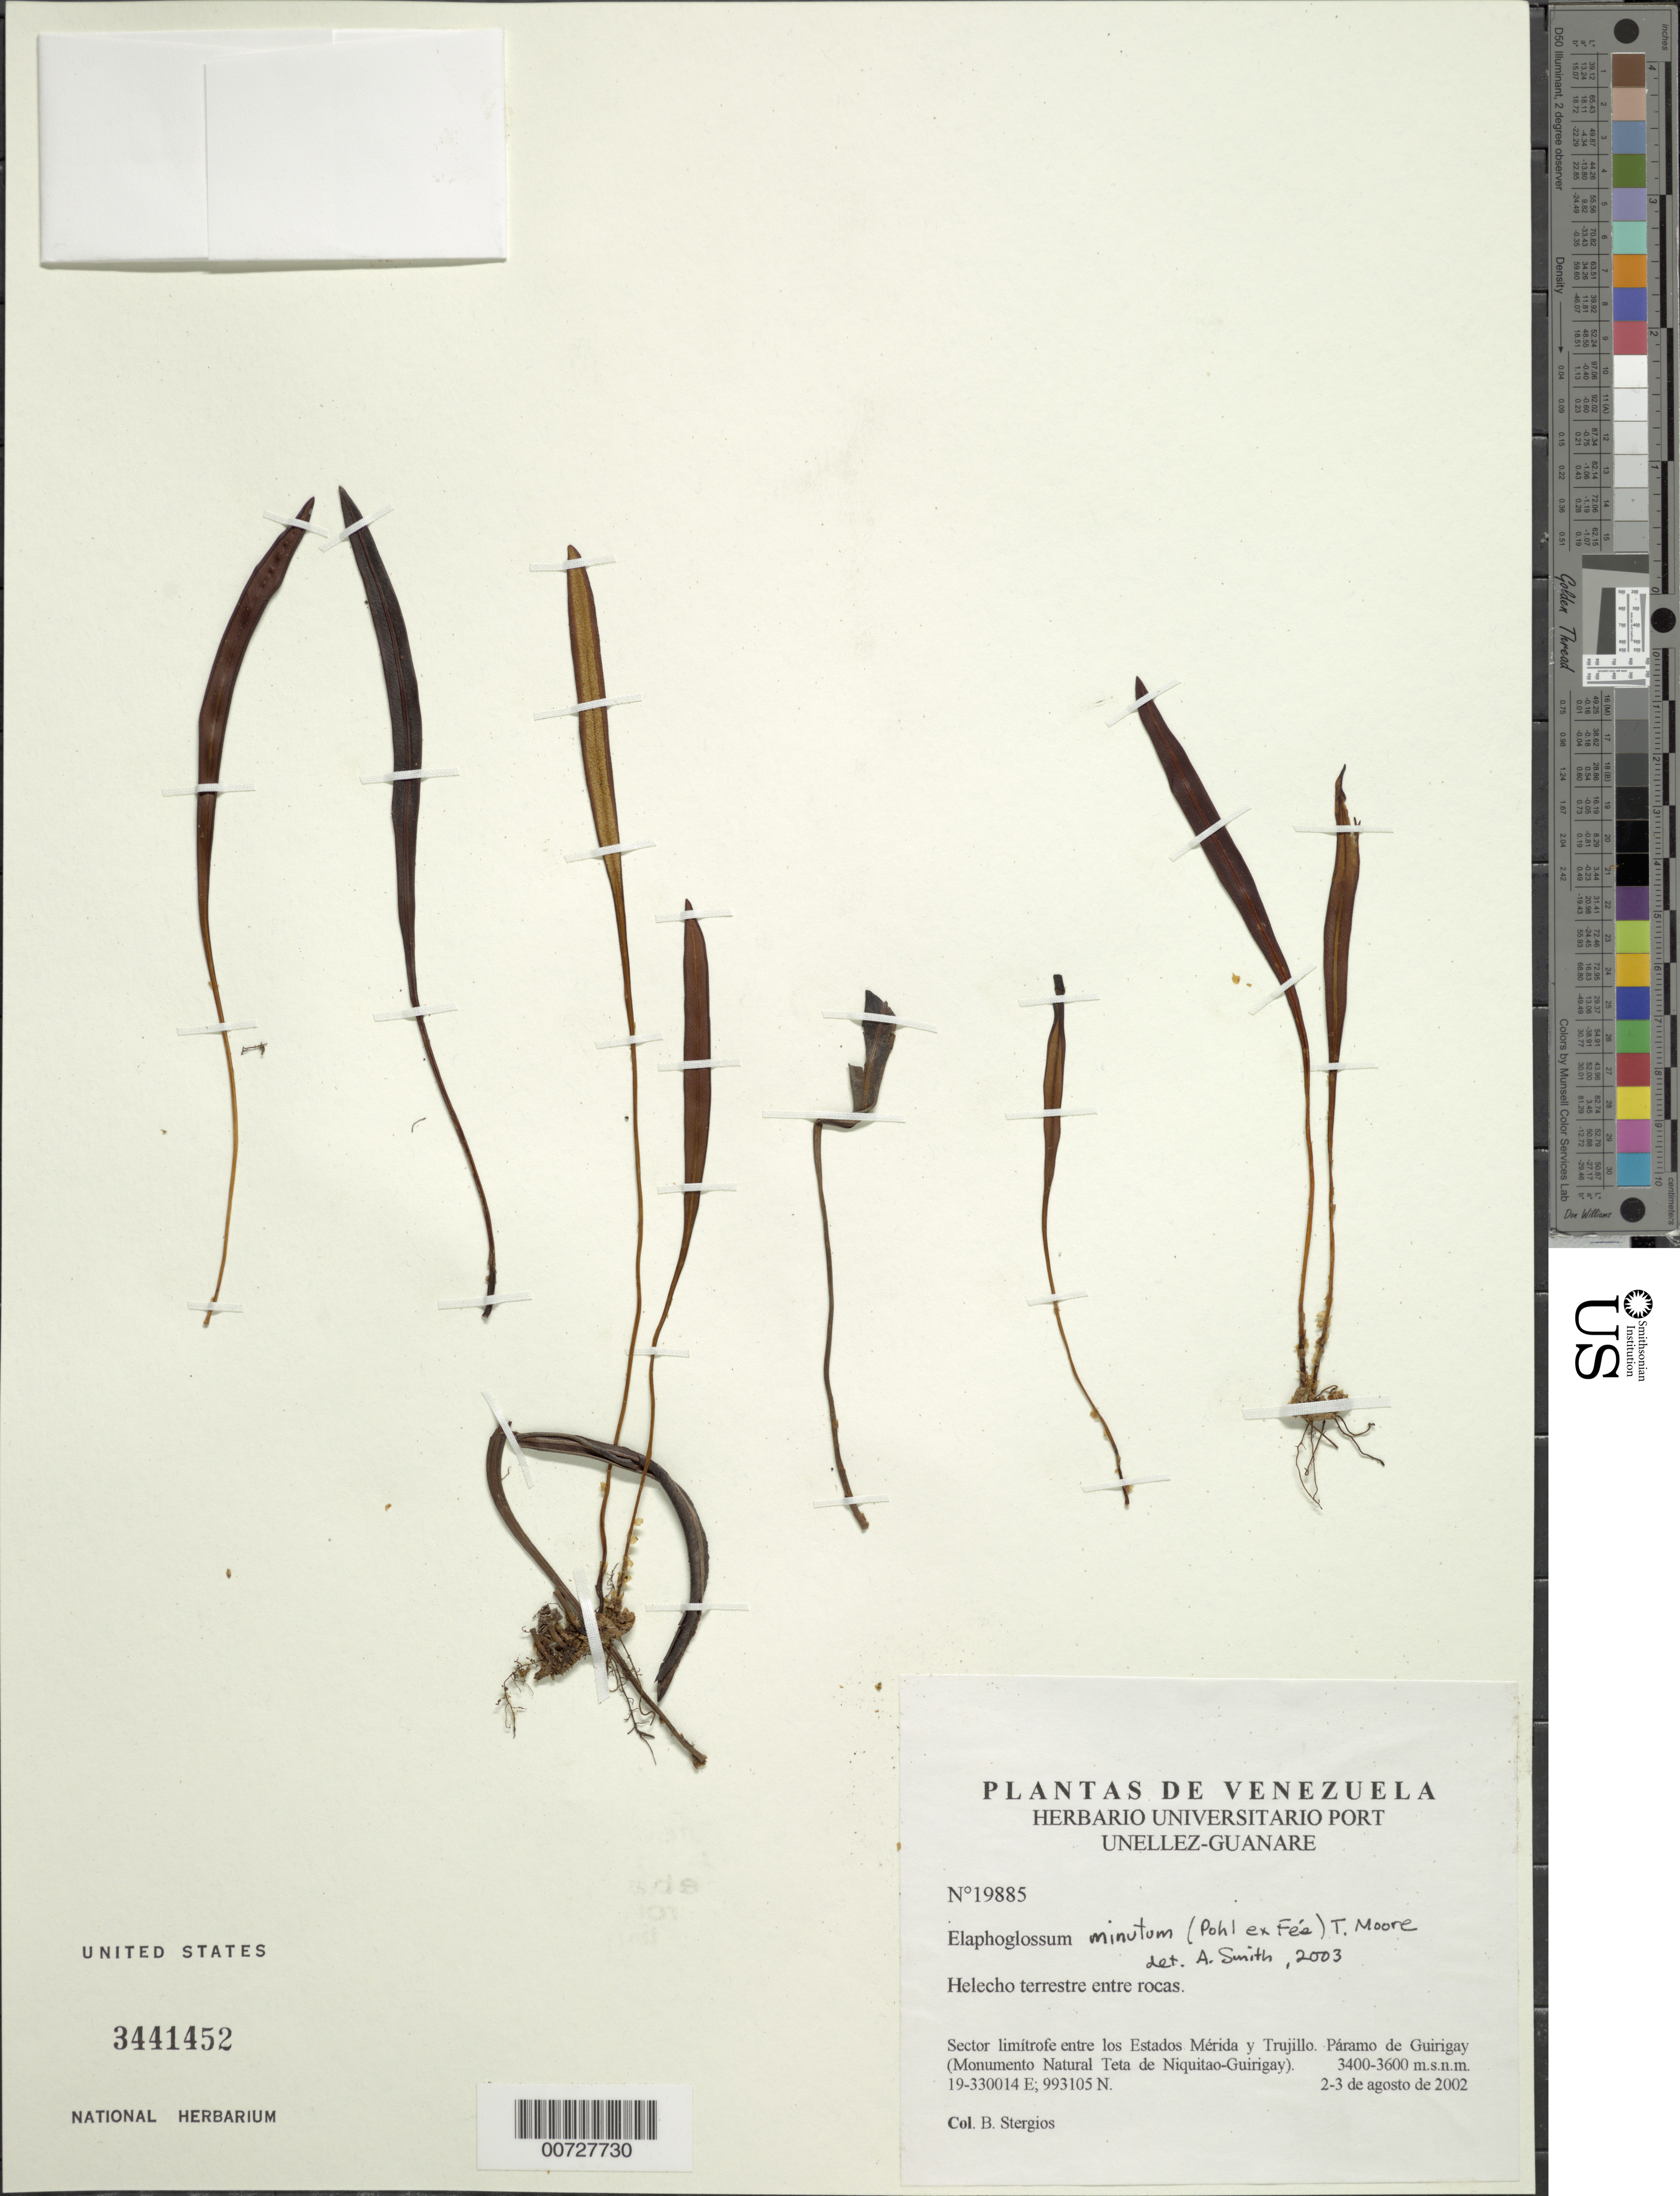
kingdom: Plantae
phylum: Tracheophyta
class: Polypodiopsida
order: Polypodiales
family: Dryopteridaceae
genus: Elaphoglossum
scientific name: Elaphoglossum minutum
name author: (Pohl ex Fée) T. Moore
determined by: Smith, Alan R., (UC)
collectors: B. G. Stergios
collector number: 19885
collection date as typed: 02 Aug 2002 to 03 Aug 2002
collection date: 2002-08-02/2002-08-03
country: Venezuela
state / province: Trujillo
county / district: Boconó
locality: Páramo de Guirigay (Monumento Natural Teta de Niquitao-Guirigay). Sector limítrofe entre los Estados Mérida y Trujillo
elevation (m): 3400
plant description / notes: PORT, US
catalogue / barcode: US 3441452